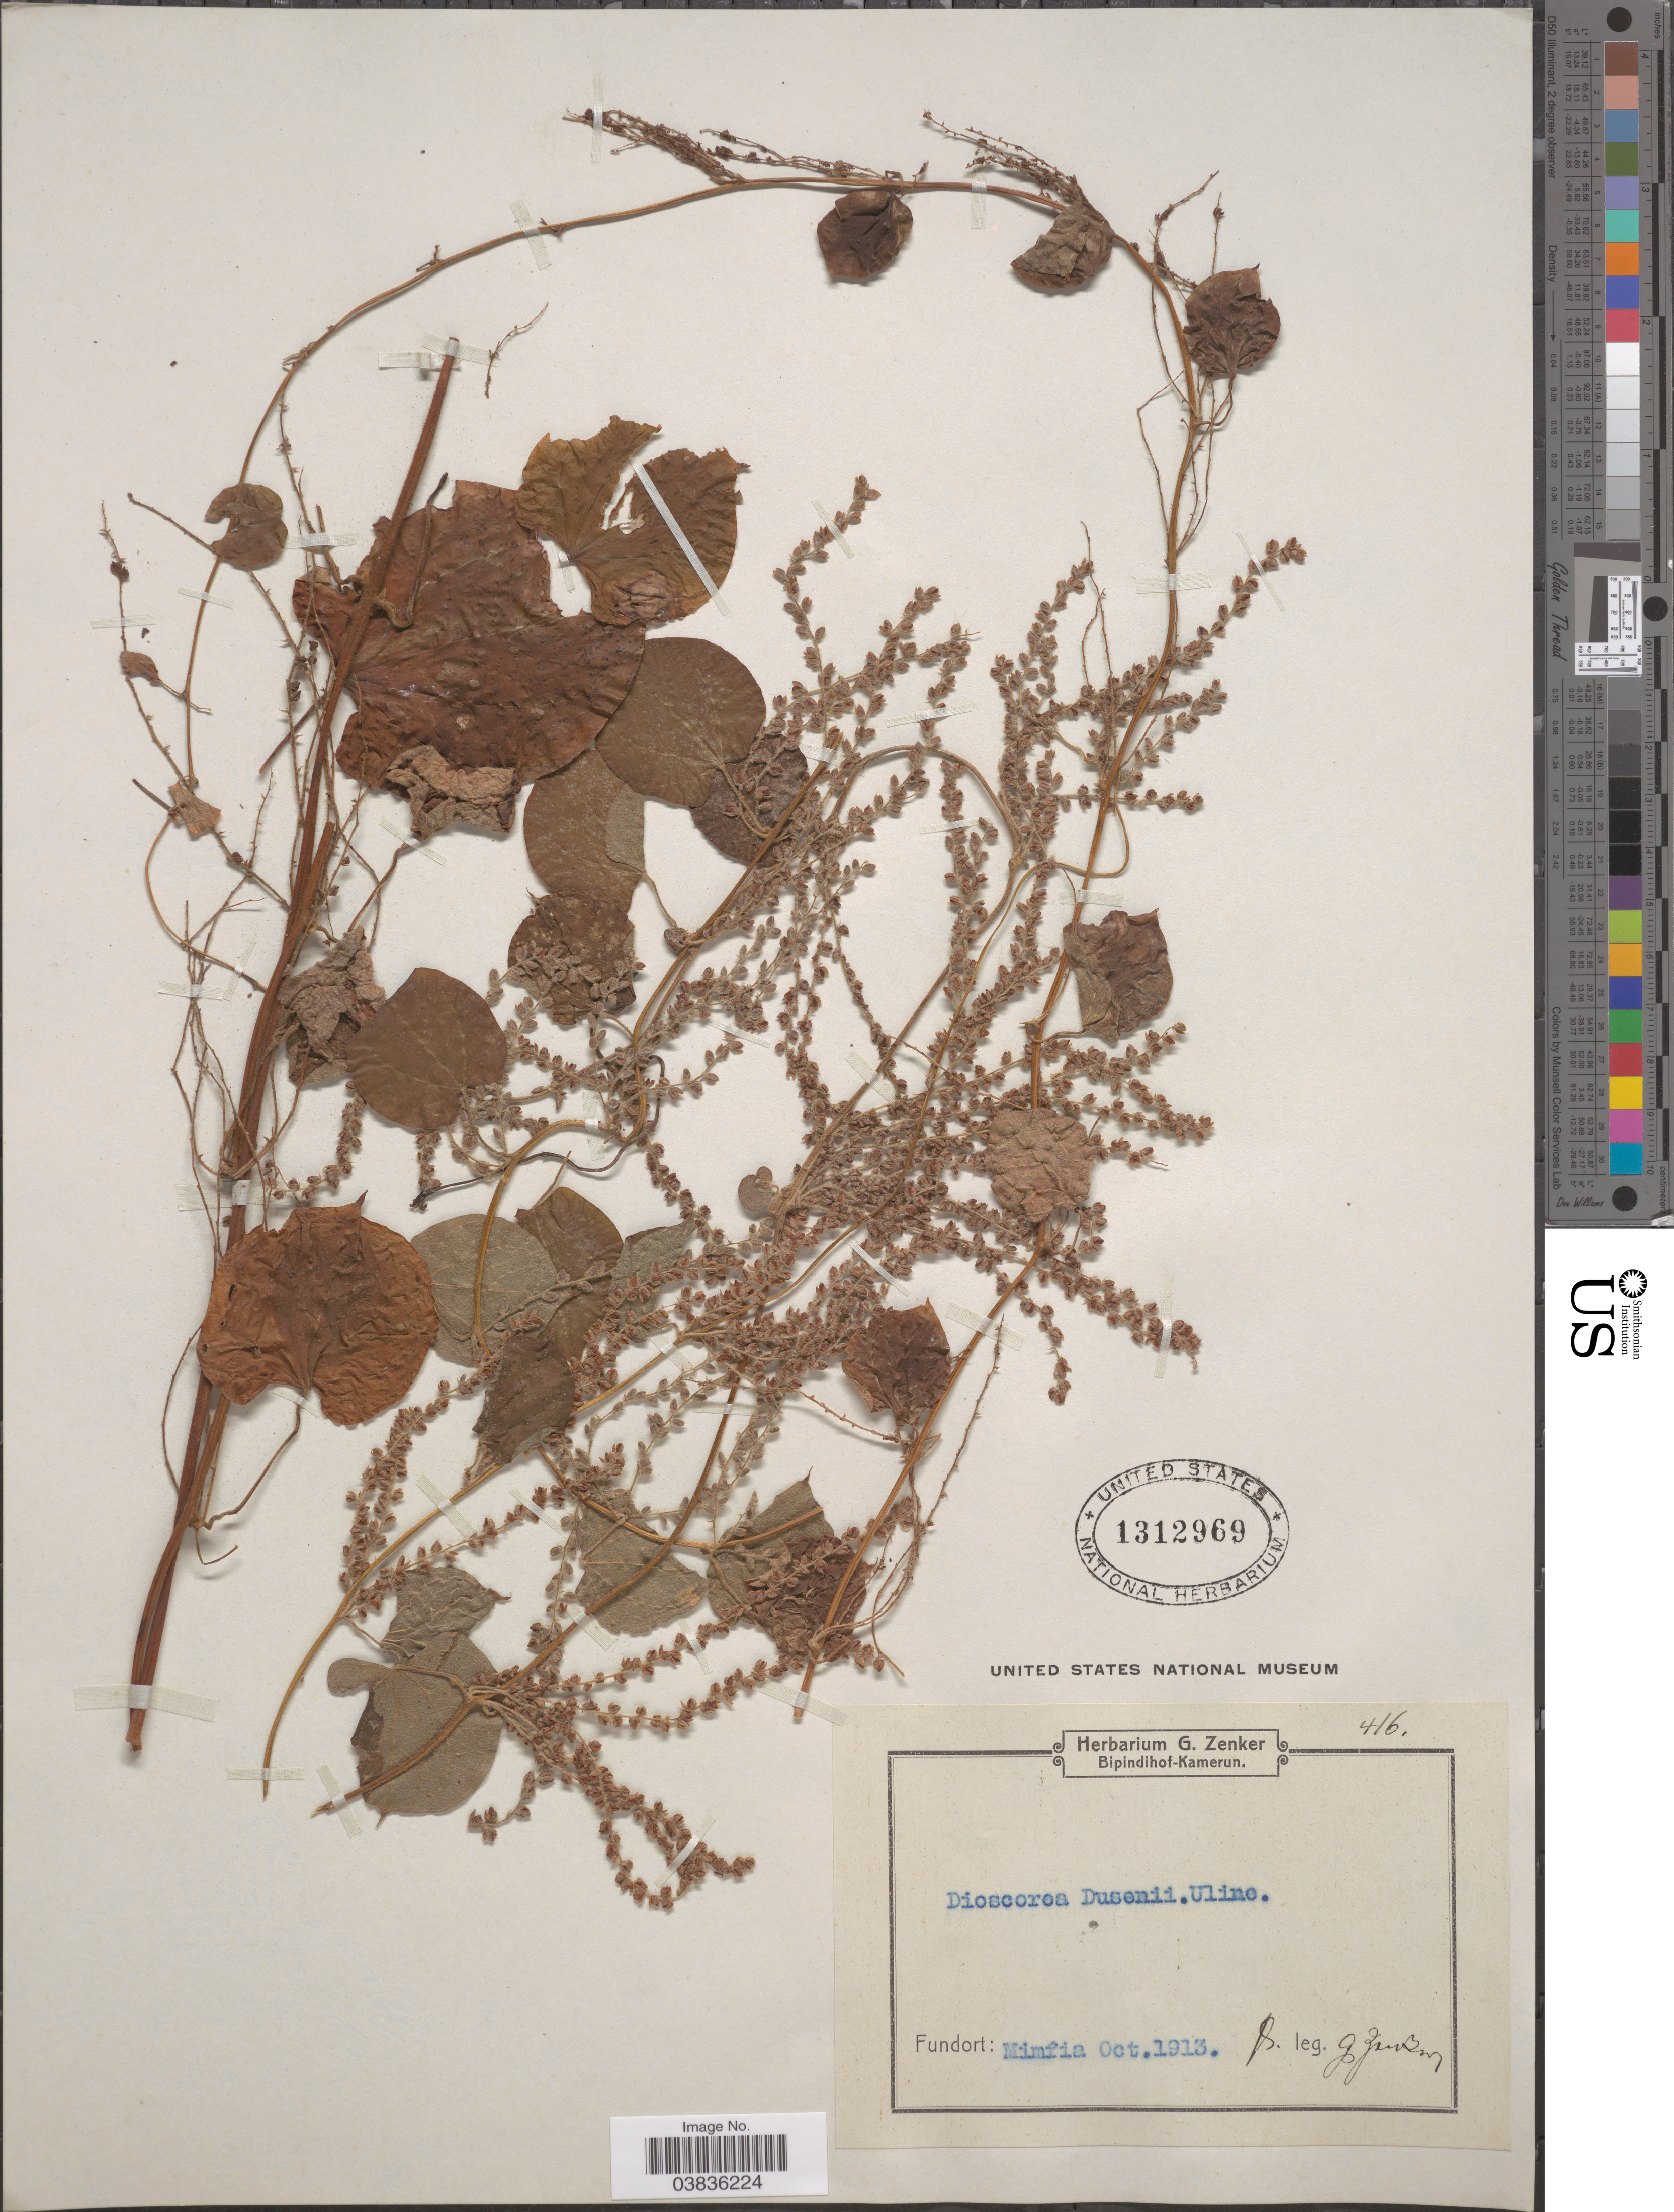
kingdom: Plantae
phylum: Tracheophyta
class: Liliopsida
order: Dioscoreales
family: Dioscoreaceae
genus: Dioscorea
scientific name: Dioscorea dusenii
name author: Uline ex R. Knuth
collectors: G. A. Zenker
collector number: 416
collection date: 1913-10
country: Cameroon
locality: Mimfia.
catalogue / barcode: US 1312969